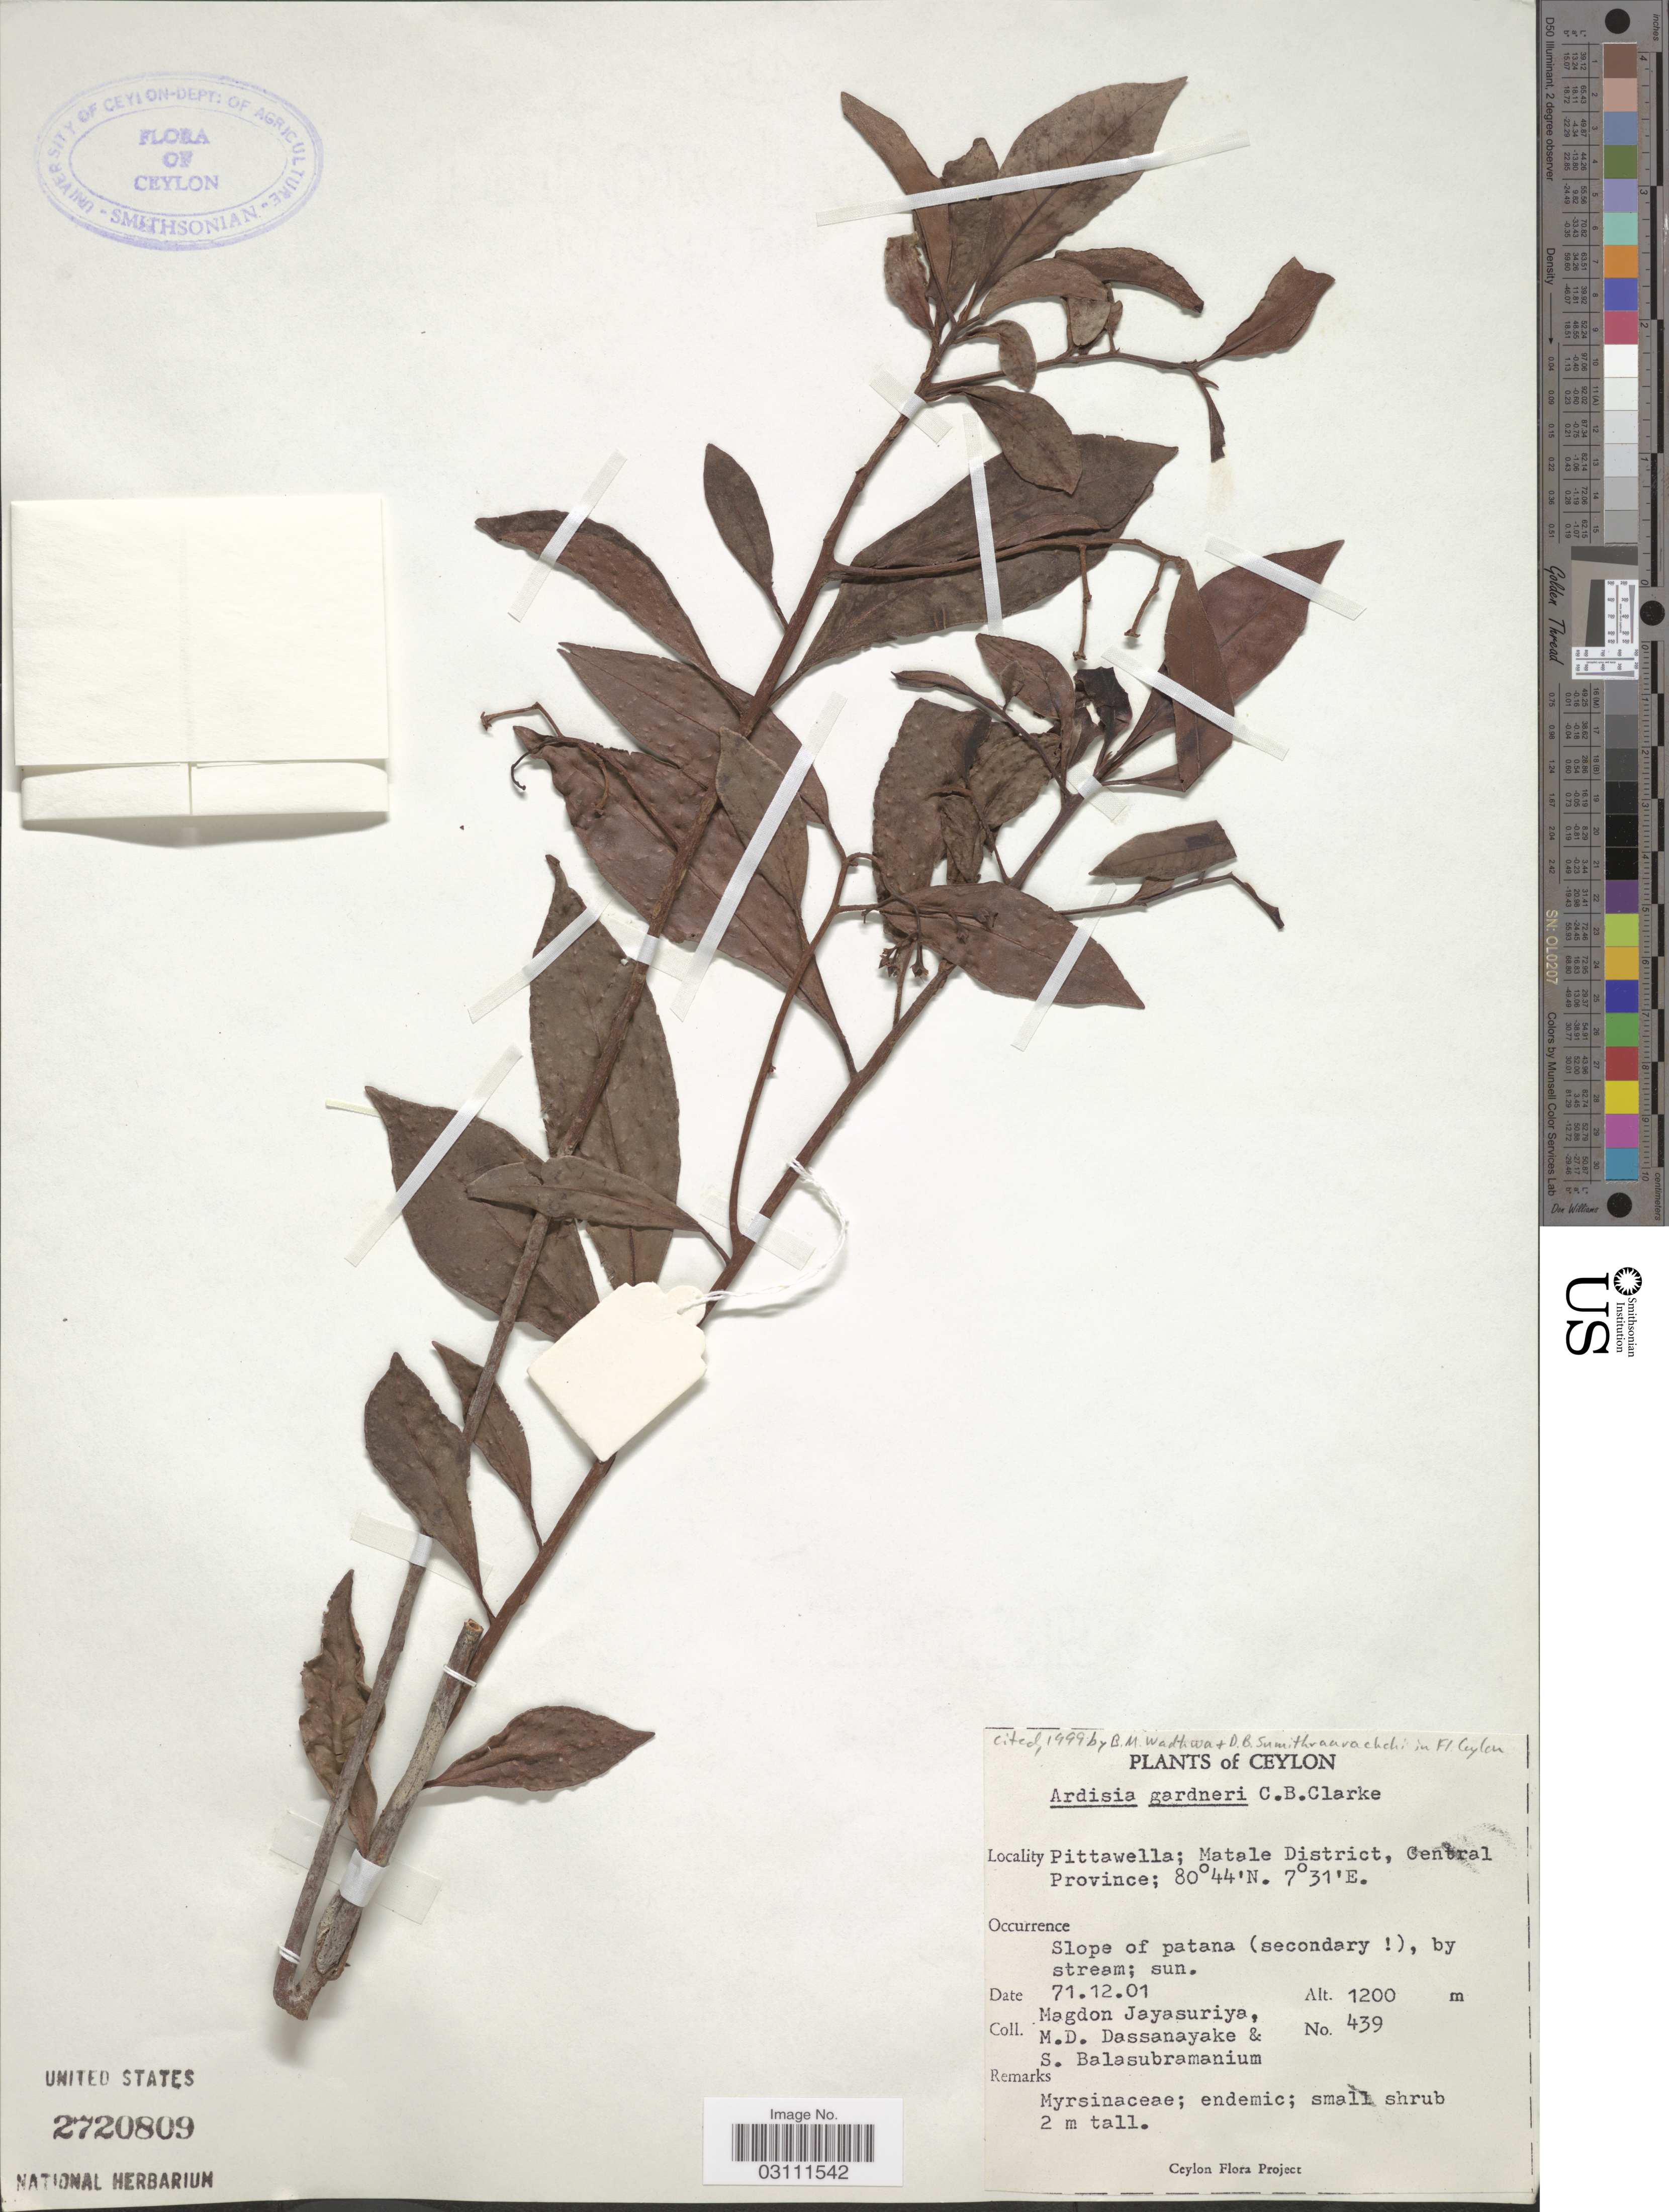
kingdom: Plantae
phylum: Tracheophyta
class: Magnoliopsida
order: Ericales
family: Primulaceae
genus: Ardisia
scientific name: Ardisia gardneri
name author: C.B. Clarke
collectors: A. H. Jayasuriya, M. D. Dassanayake & S. Balasubramanium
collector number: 439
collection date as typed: Transcribed d/m/y: 1/12/71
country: Sri Lanka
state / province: Central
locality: Ceylon, Pittawella; Matale District, Central Province.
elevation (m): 1200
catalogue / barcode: US 2720809